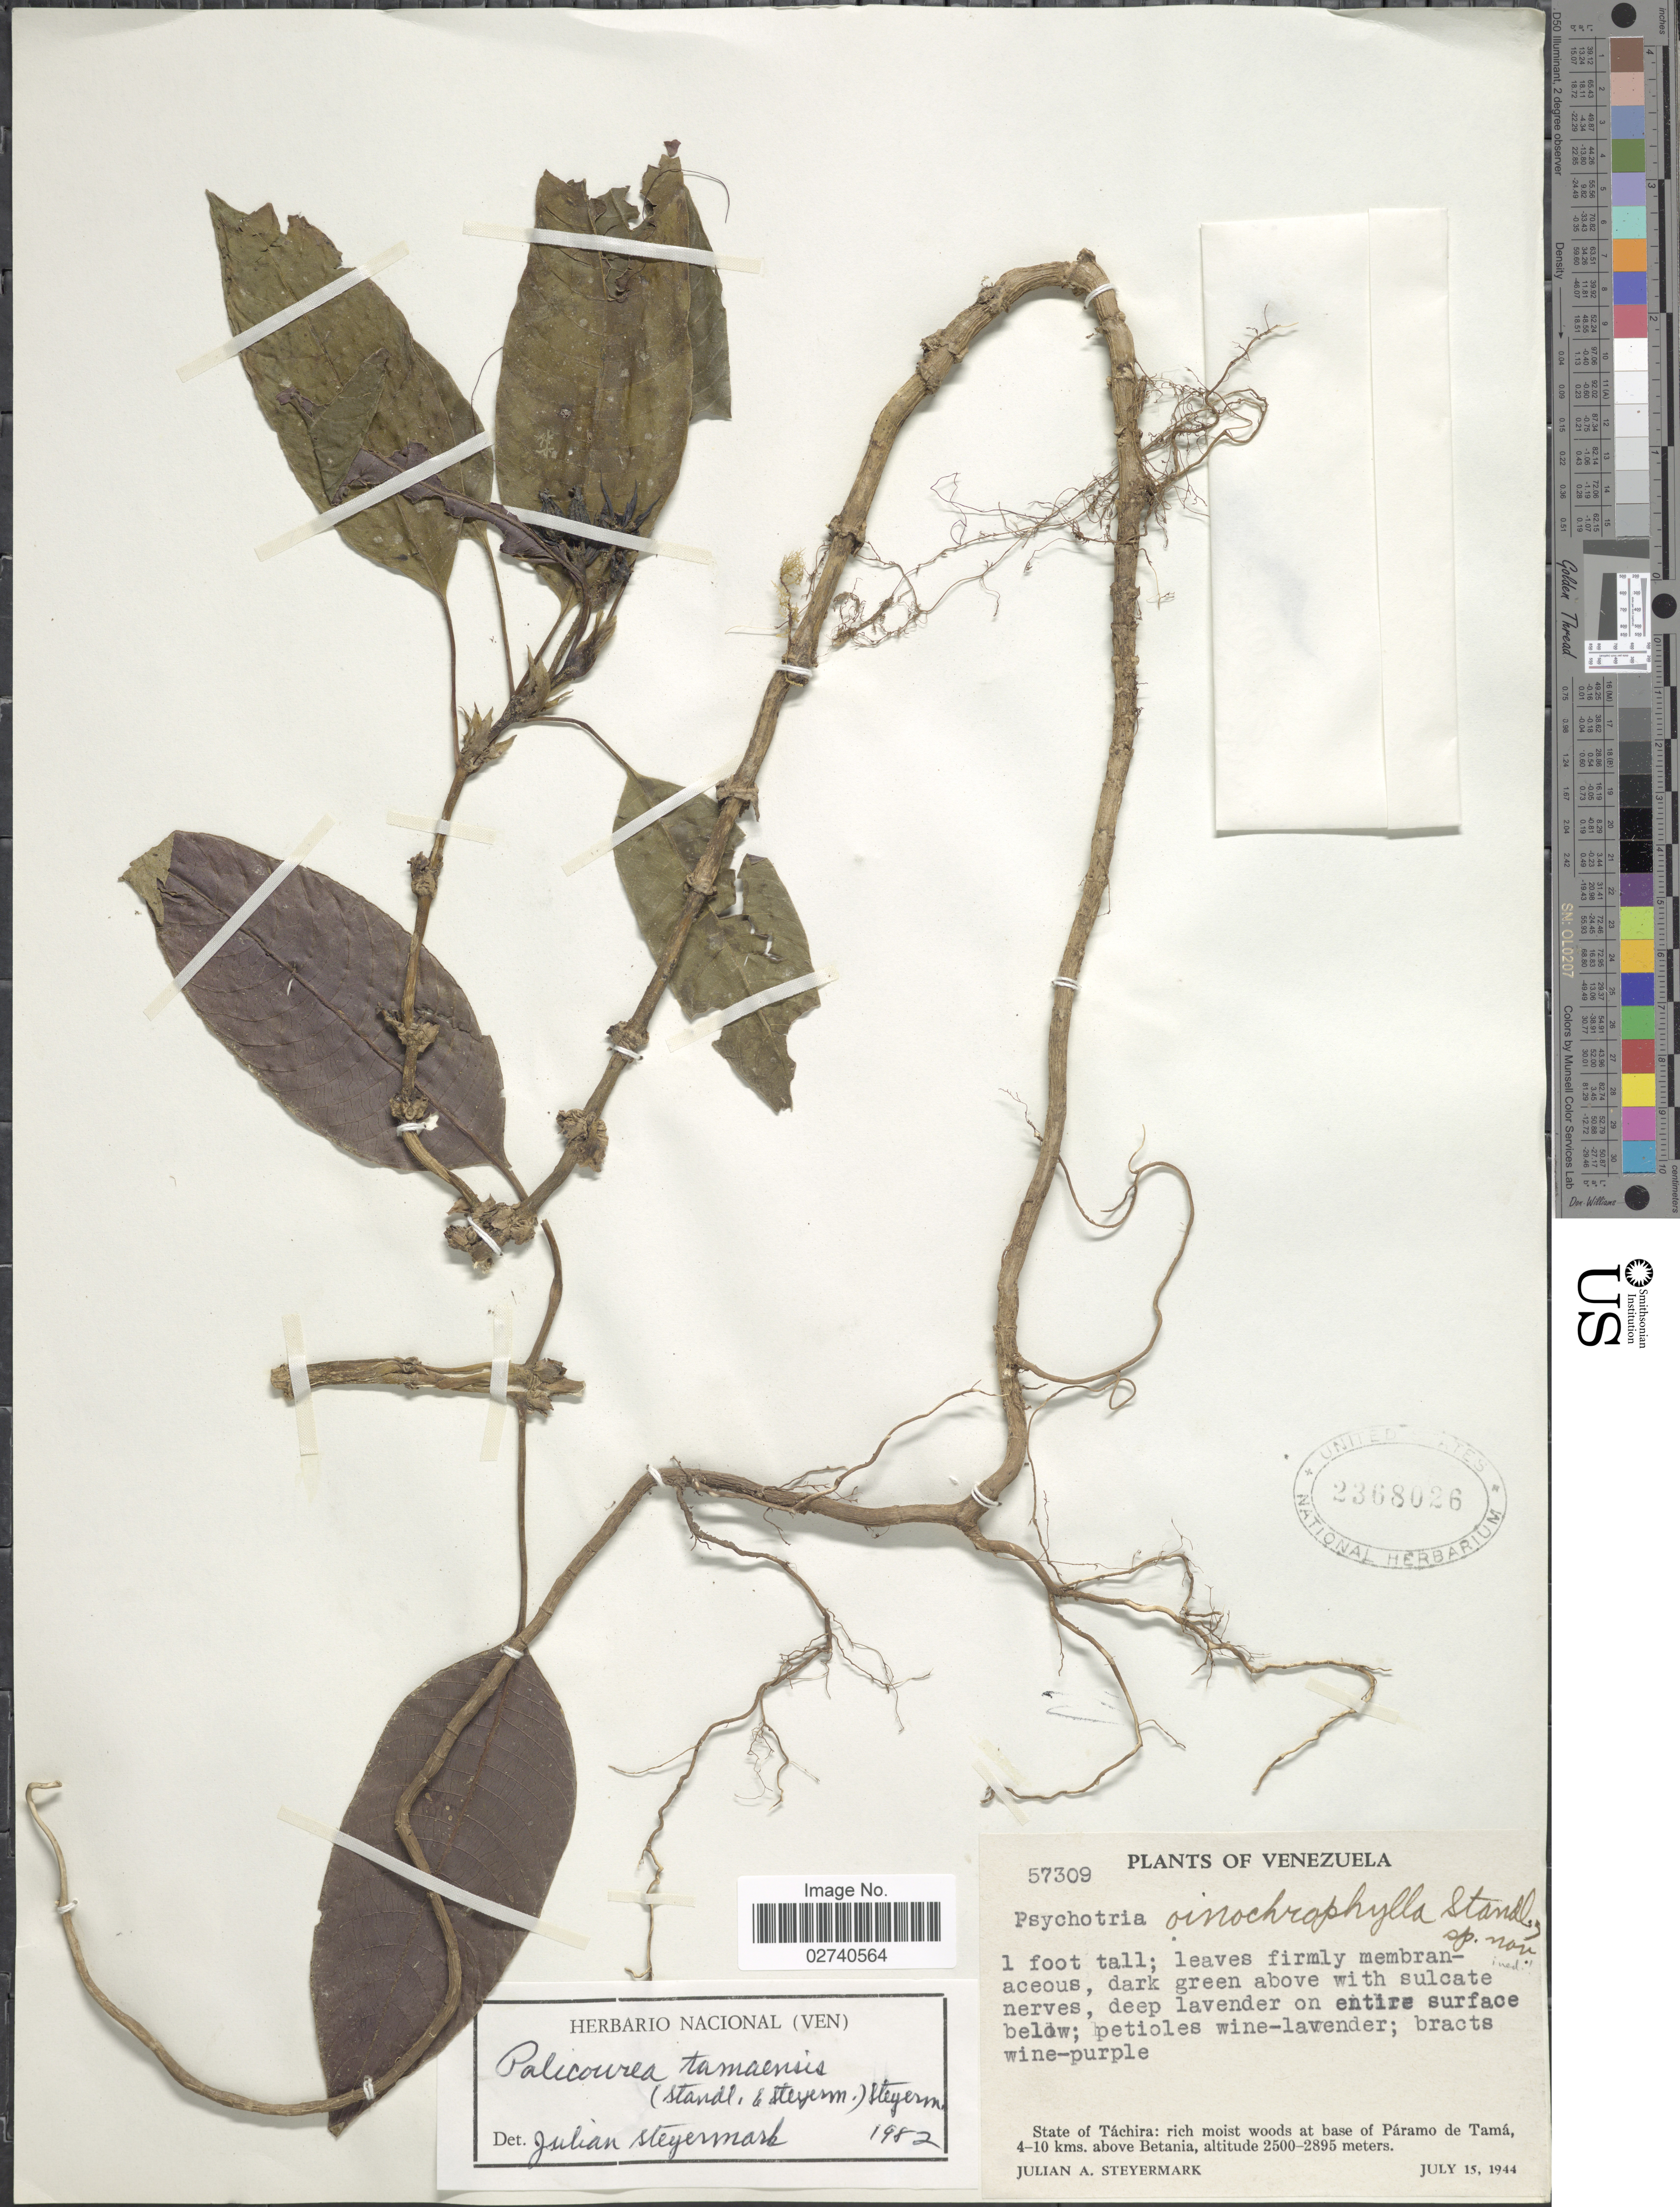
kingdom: Plantae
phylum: Tracheophyta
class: Magnoliopsida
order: Gentianales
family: Rubiaceae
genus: Palicourea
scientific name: Palicourea tamaensis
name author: (Standl. & Steyerm.) Steyerm.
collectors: J. Steyermark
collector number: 57309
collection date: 1944-07-15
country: Venezuela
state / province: Tachira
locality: Rich moist woods at base of Paramo de Tama, 4-10 kms. above Betania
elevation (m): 2500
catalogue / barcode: US 2368026